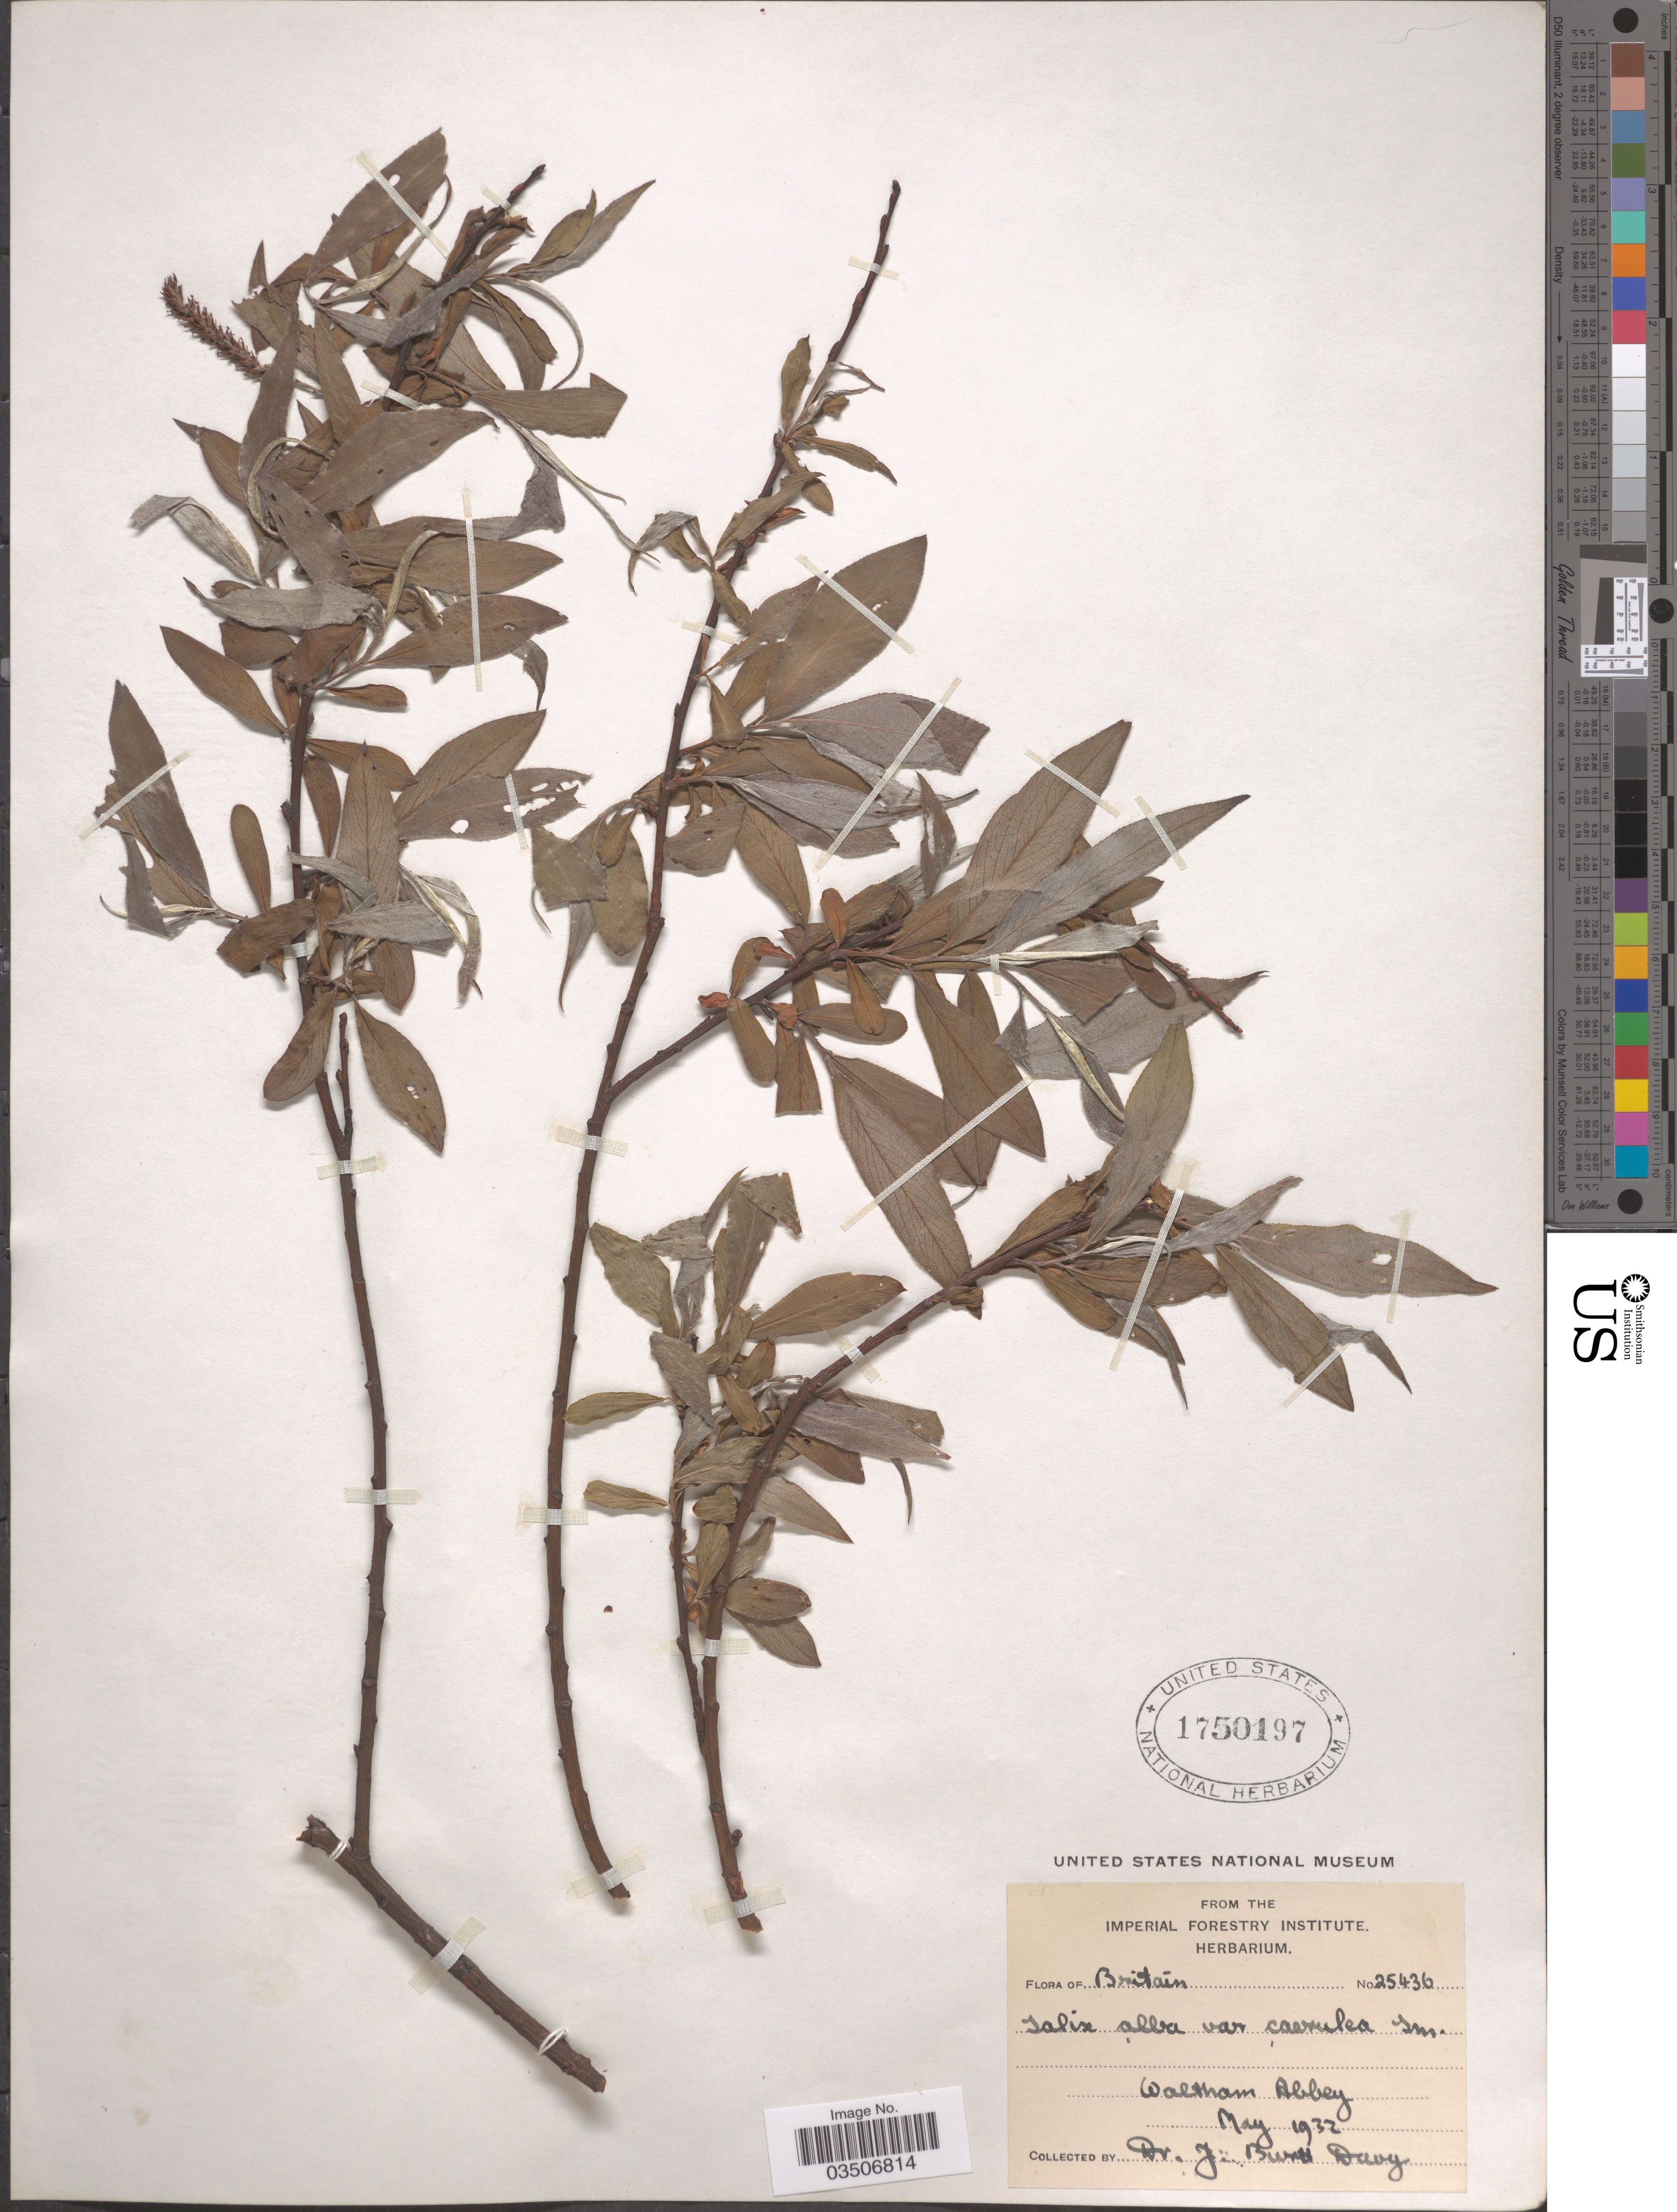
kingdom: Plantae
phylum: Tracheophyta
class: Magnoliopsida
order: Malpighiales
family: Salicaceae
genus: Salix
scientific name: Salix alba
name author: L.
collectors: J. Burtt Davy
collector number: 25436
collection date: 1932-05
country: United Kingdom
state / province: England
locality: Britain. Waltham Abbey.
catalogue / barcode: US 1750197